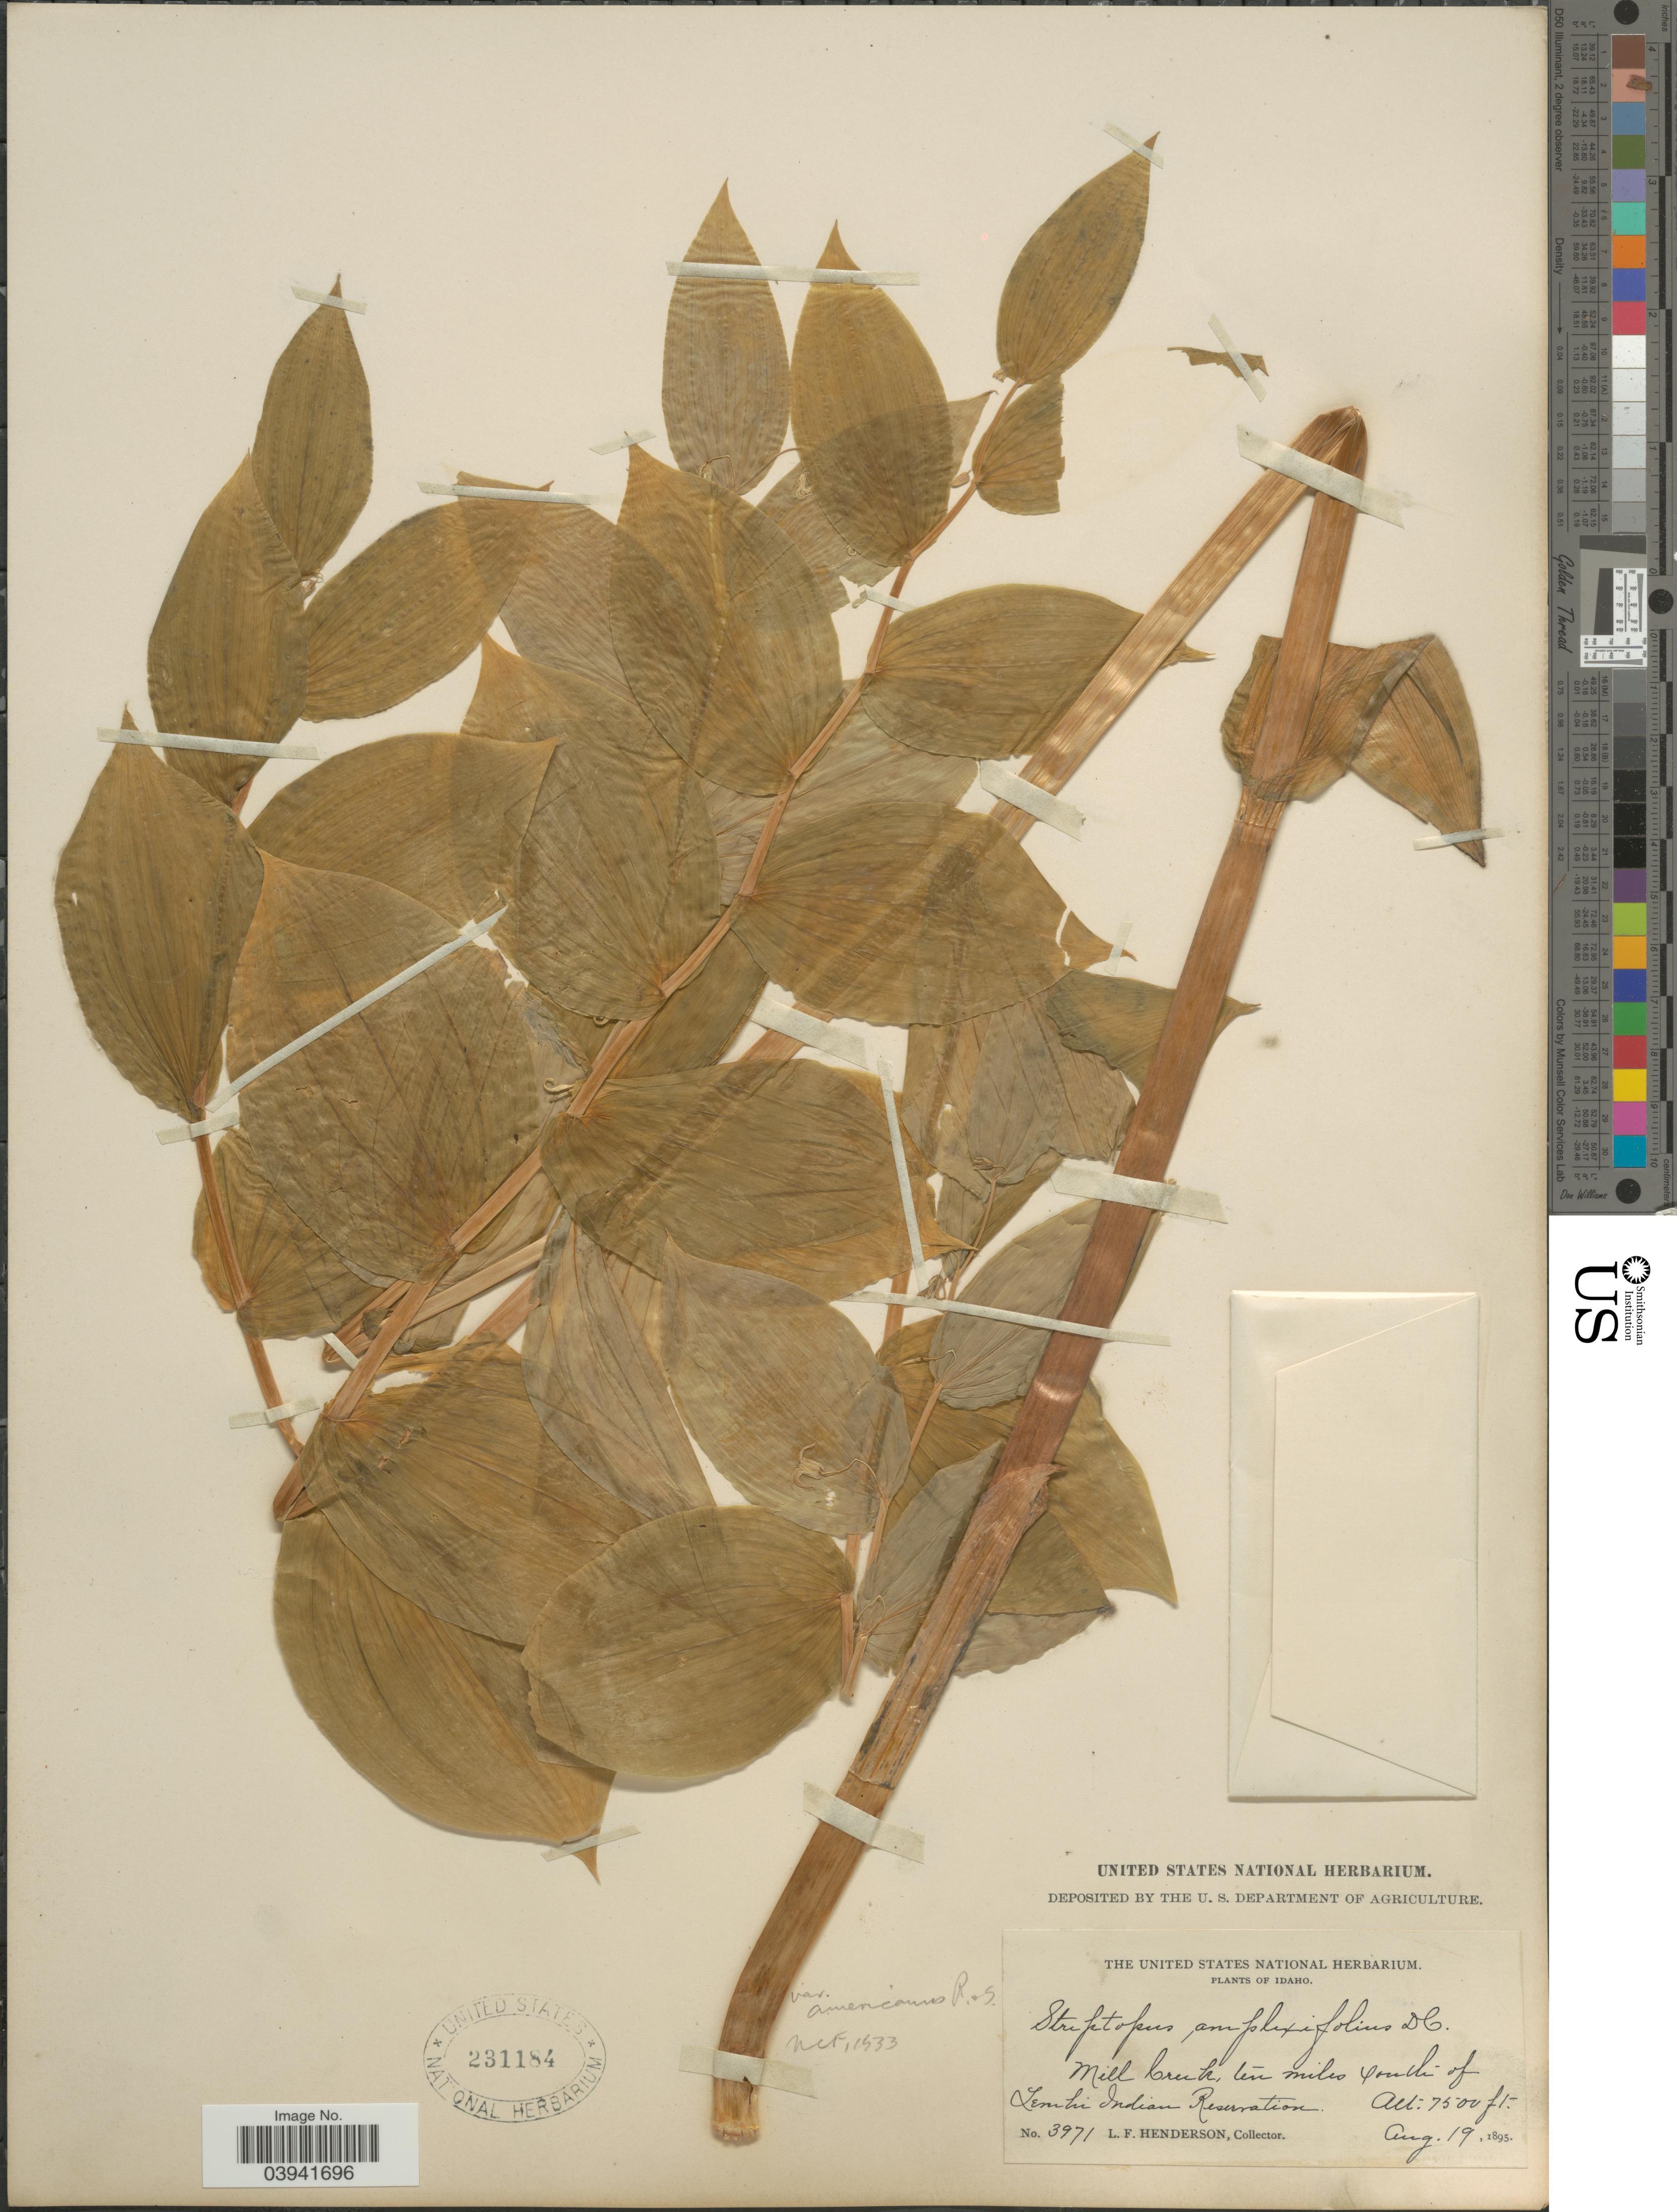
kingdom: Plantae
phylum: Tracheophyta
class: Liliopsida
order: Liliales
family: Liliaceae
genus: Streptopus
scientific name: Streptopus amplexifolius var. americanus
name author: Schult. & Schult. f.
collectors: L. Henderson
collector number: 3971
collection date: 1895-08-19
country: United States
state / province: Idaho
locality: Mill Creek, ten miles south of Lemhi Indian Reservation.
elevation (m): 2286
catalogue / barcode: US 231184